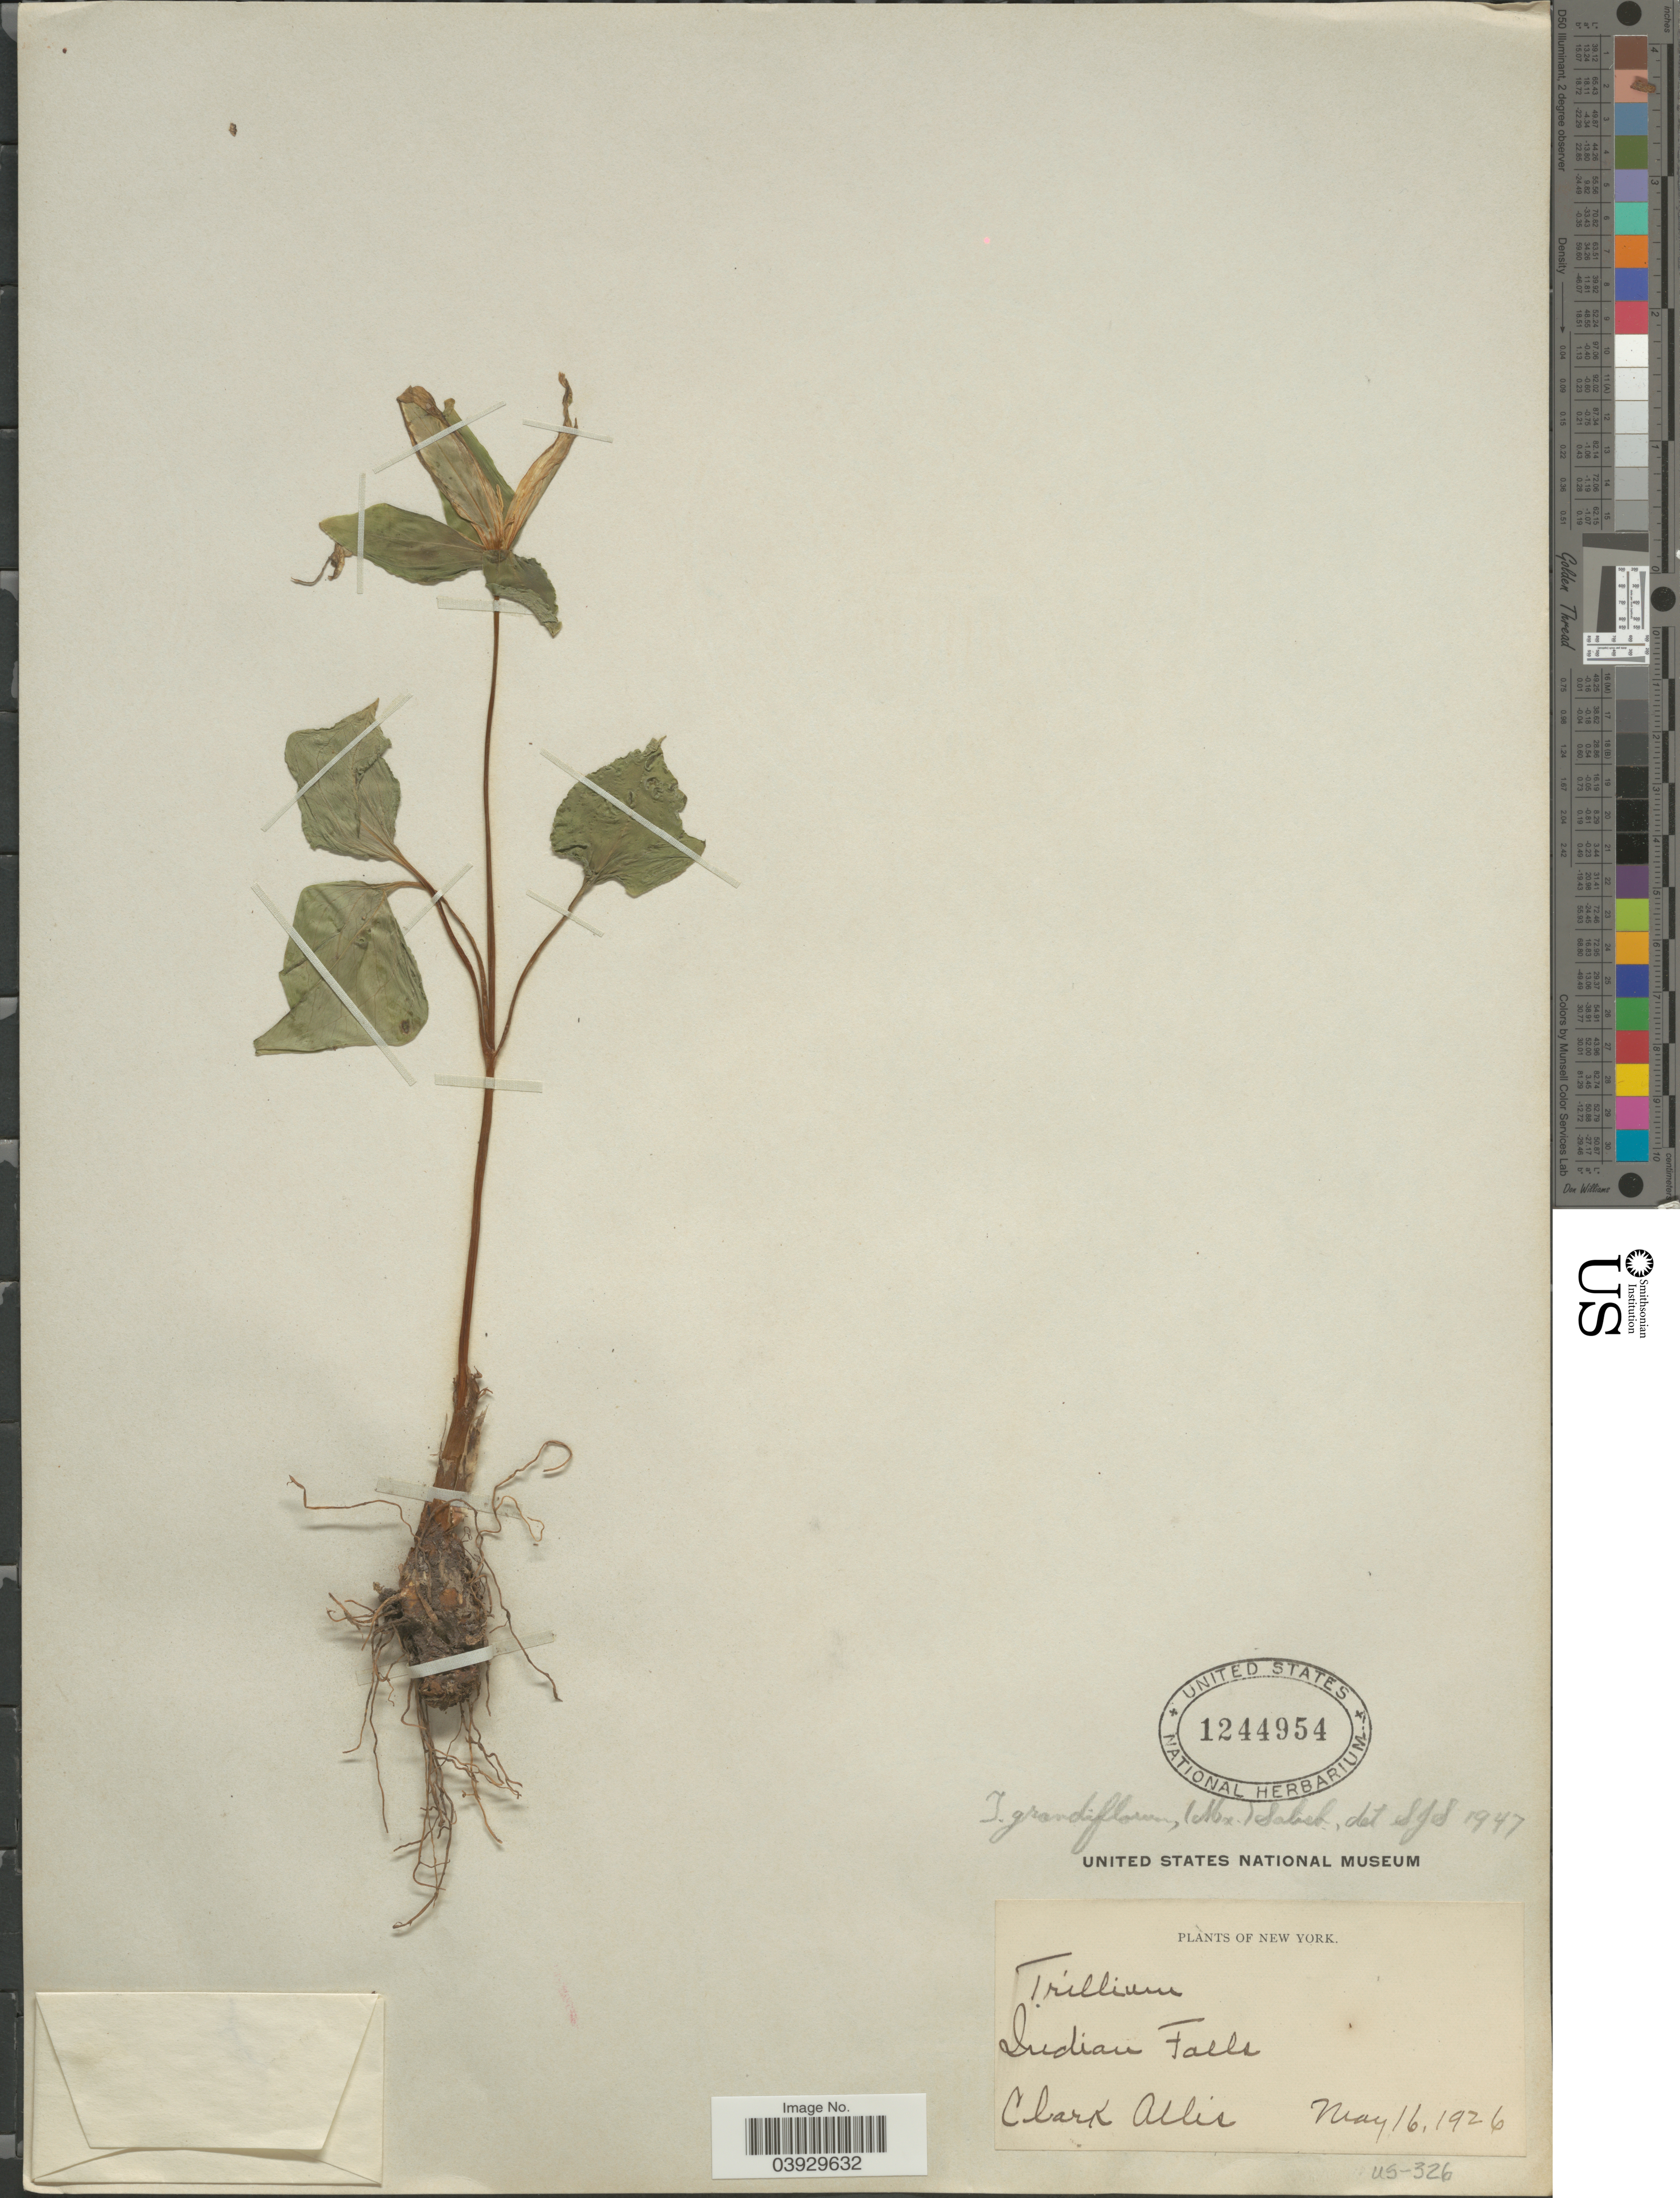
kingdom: Plantae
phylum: Tracheophyta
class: Liliopsida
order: Liliales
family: Melanthiaceae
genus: Trillium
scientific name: Trillium grandiflorum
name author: (Michx.) Salisb.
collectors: C. Allis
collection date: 1926-05-16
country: United States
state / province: New York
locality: Indian Falls.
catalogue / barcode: US 1244954